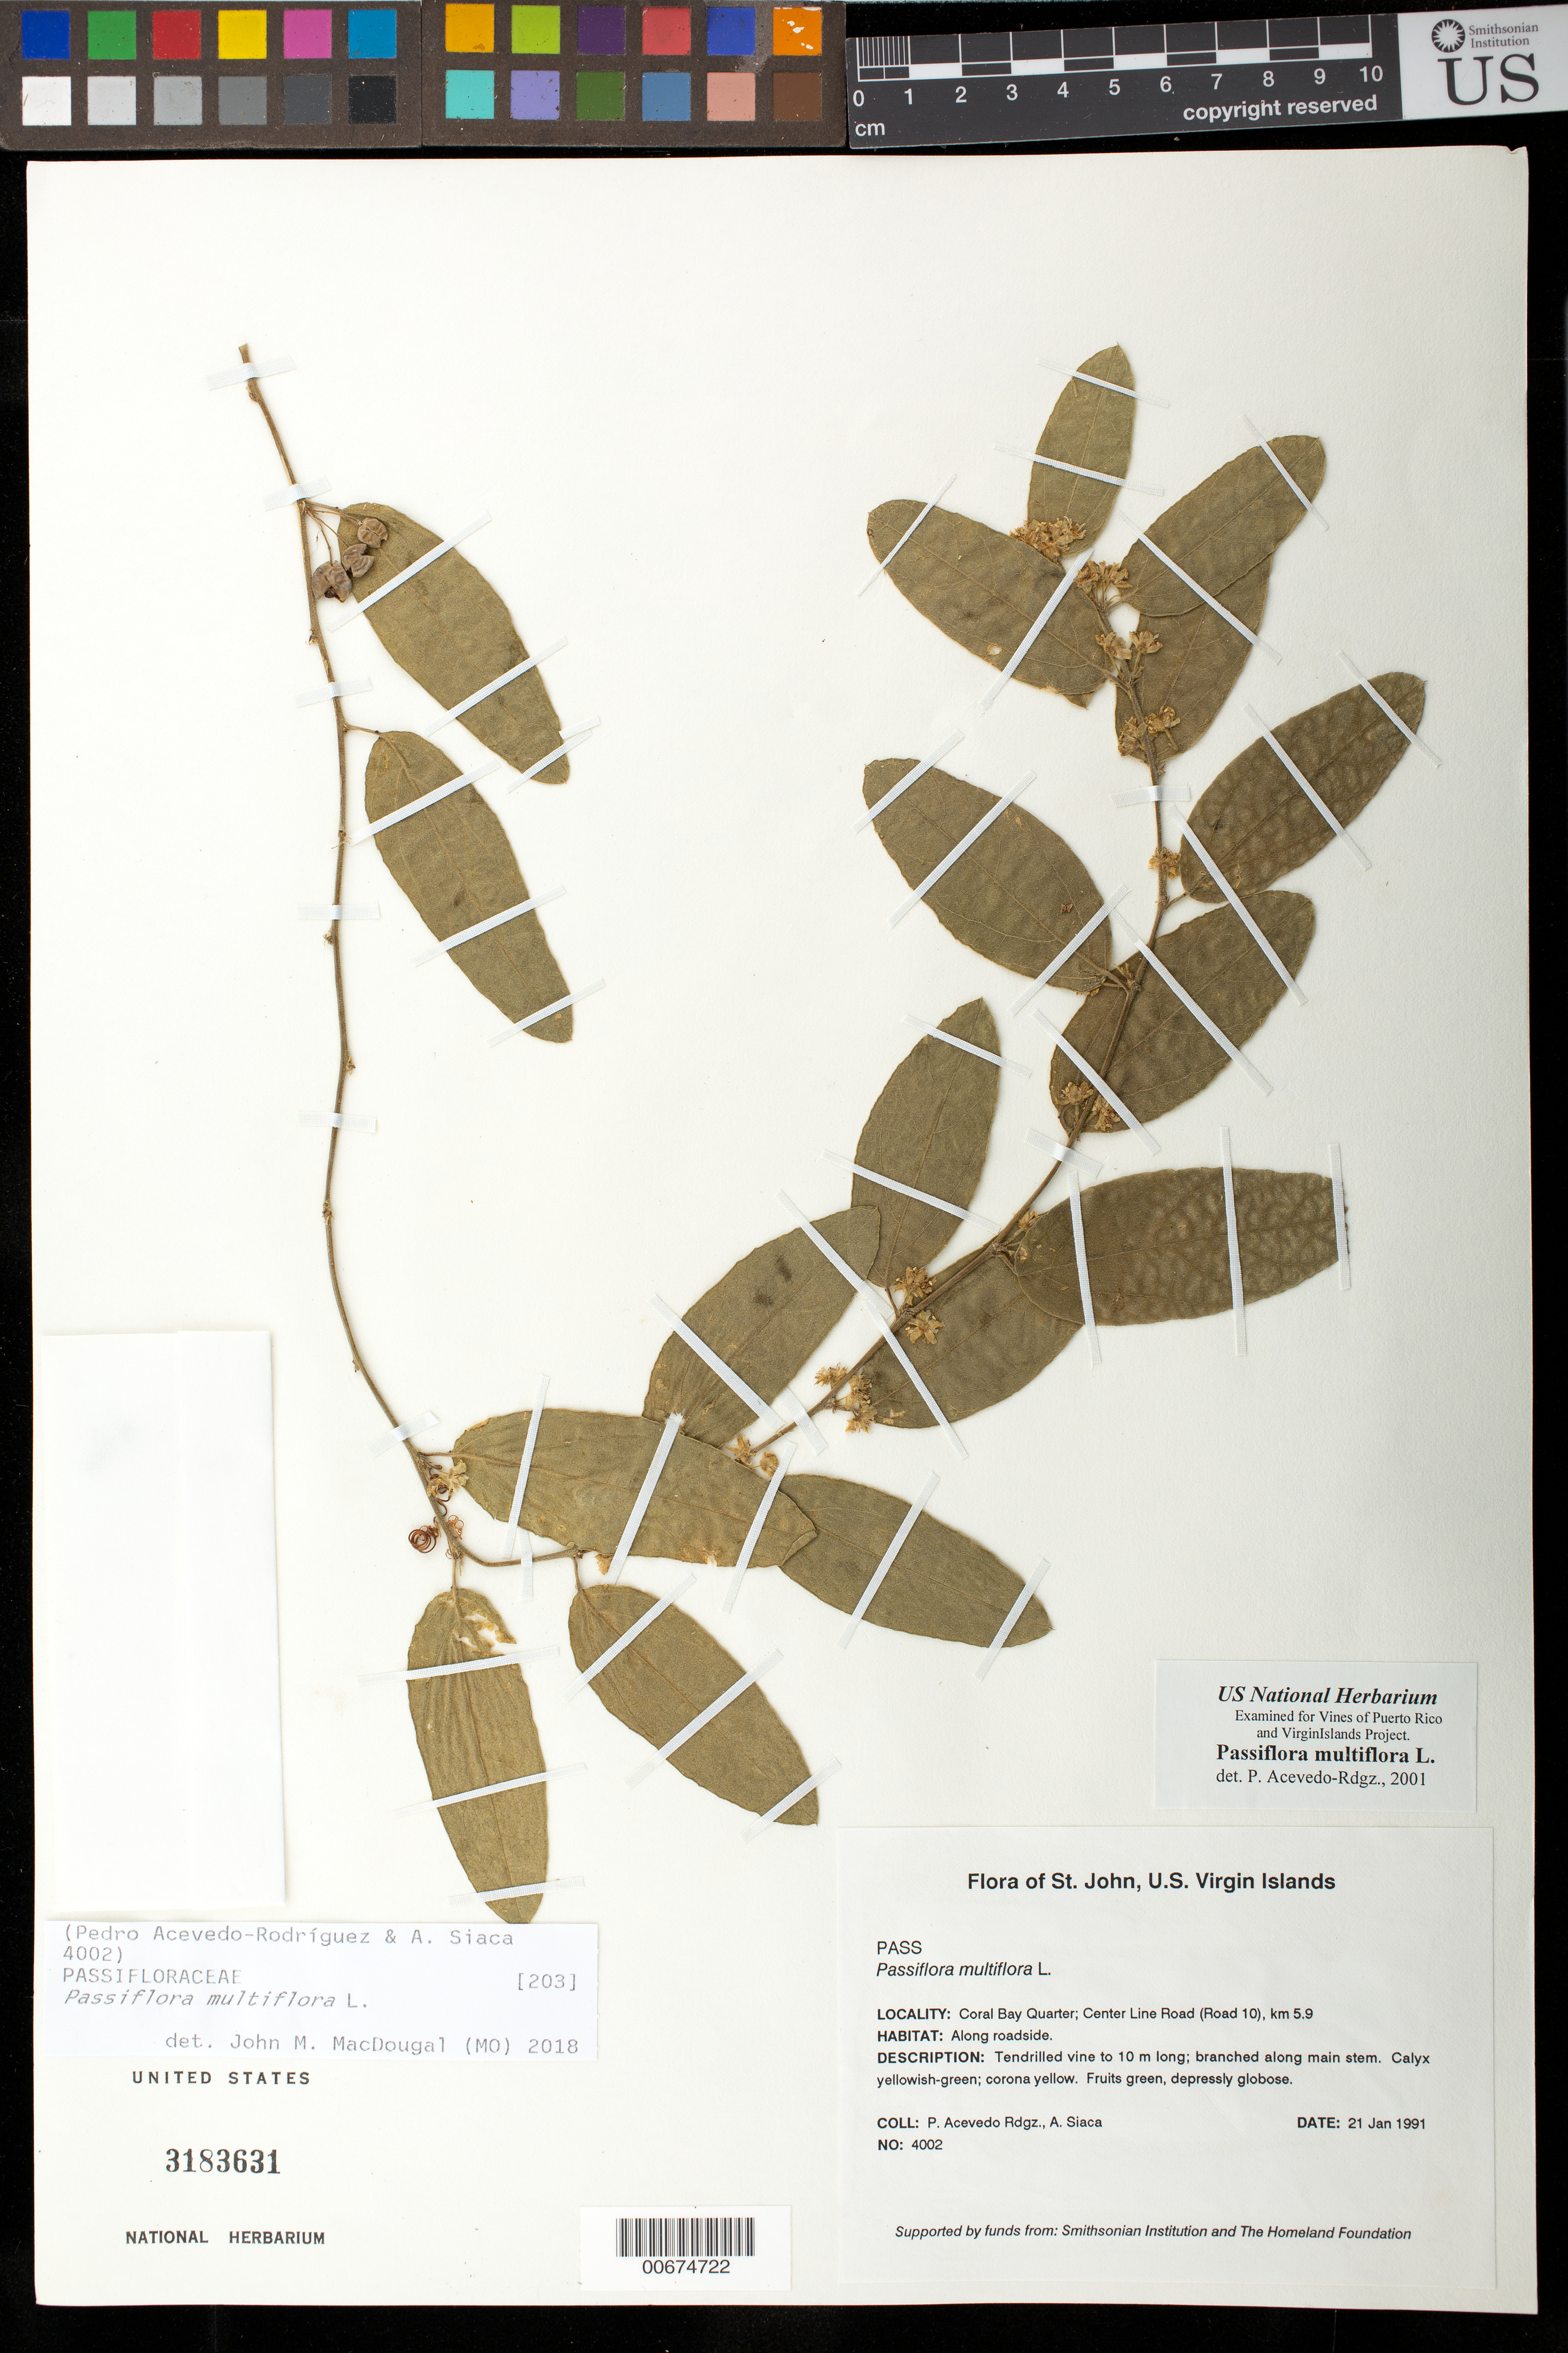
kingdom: Plantae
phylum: Tracheophyta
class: Magnoliopsida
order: Malpighiales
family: Passifloraceae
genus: Passiflora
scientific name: Passiflora multiflora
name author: L.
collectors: P. Acevedo-Rodr. & A. Siaca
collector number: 4002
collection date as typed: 21 Jan 1991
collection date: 1991-01-21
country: U.S. Virgin Islands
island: St. John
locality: Coral Bay Quarter; Center Line Road (Road 10), km 5.9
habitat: Along roadside.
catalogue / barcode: US 3183631